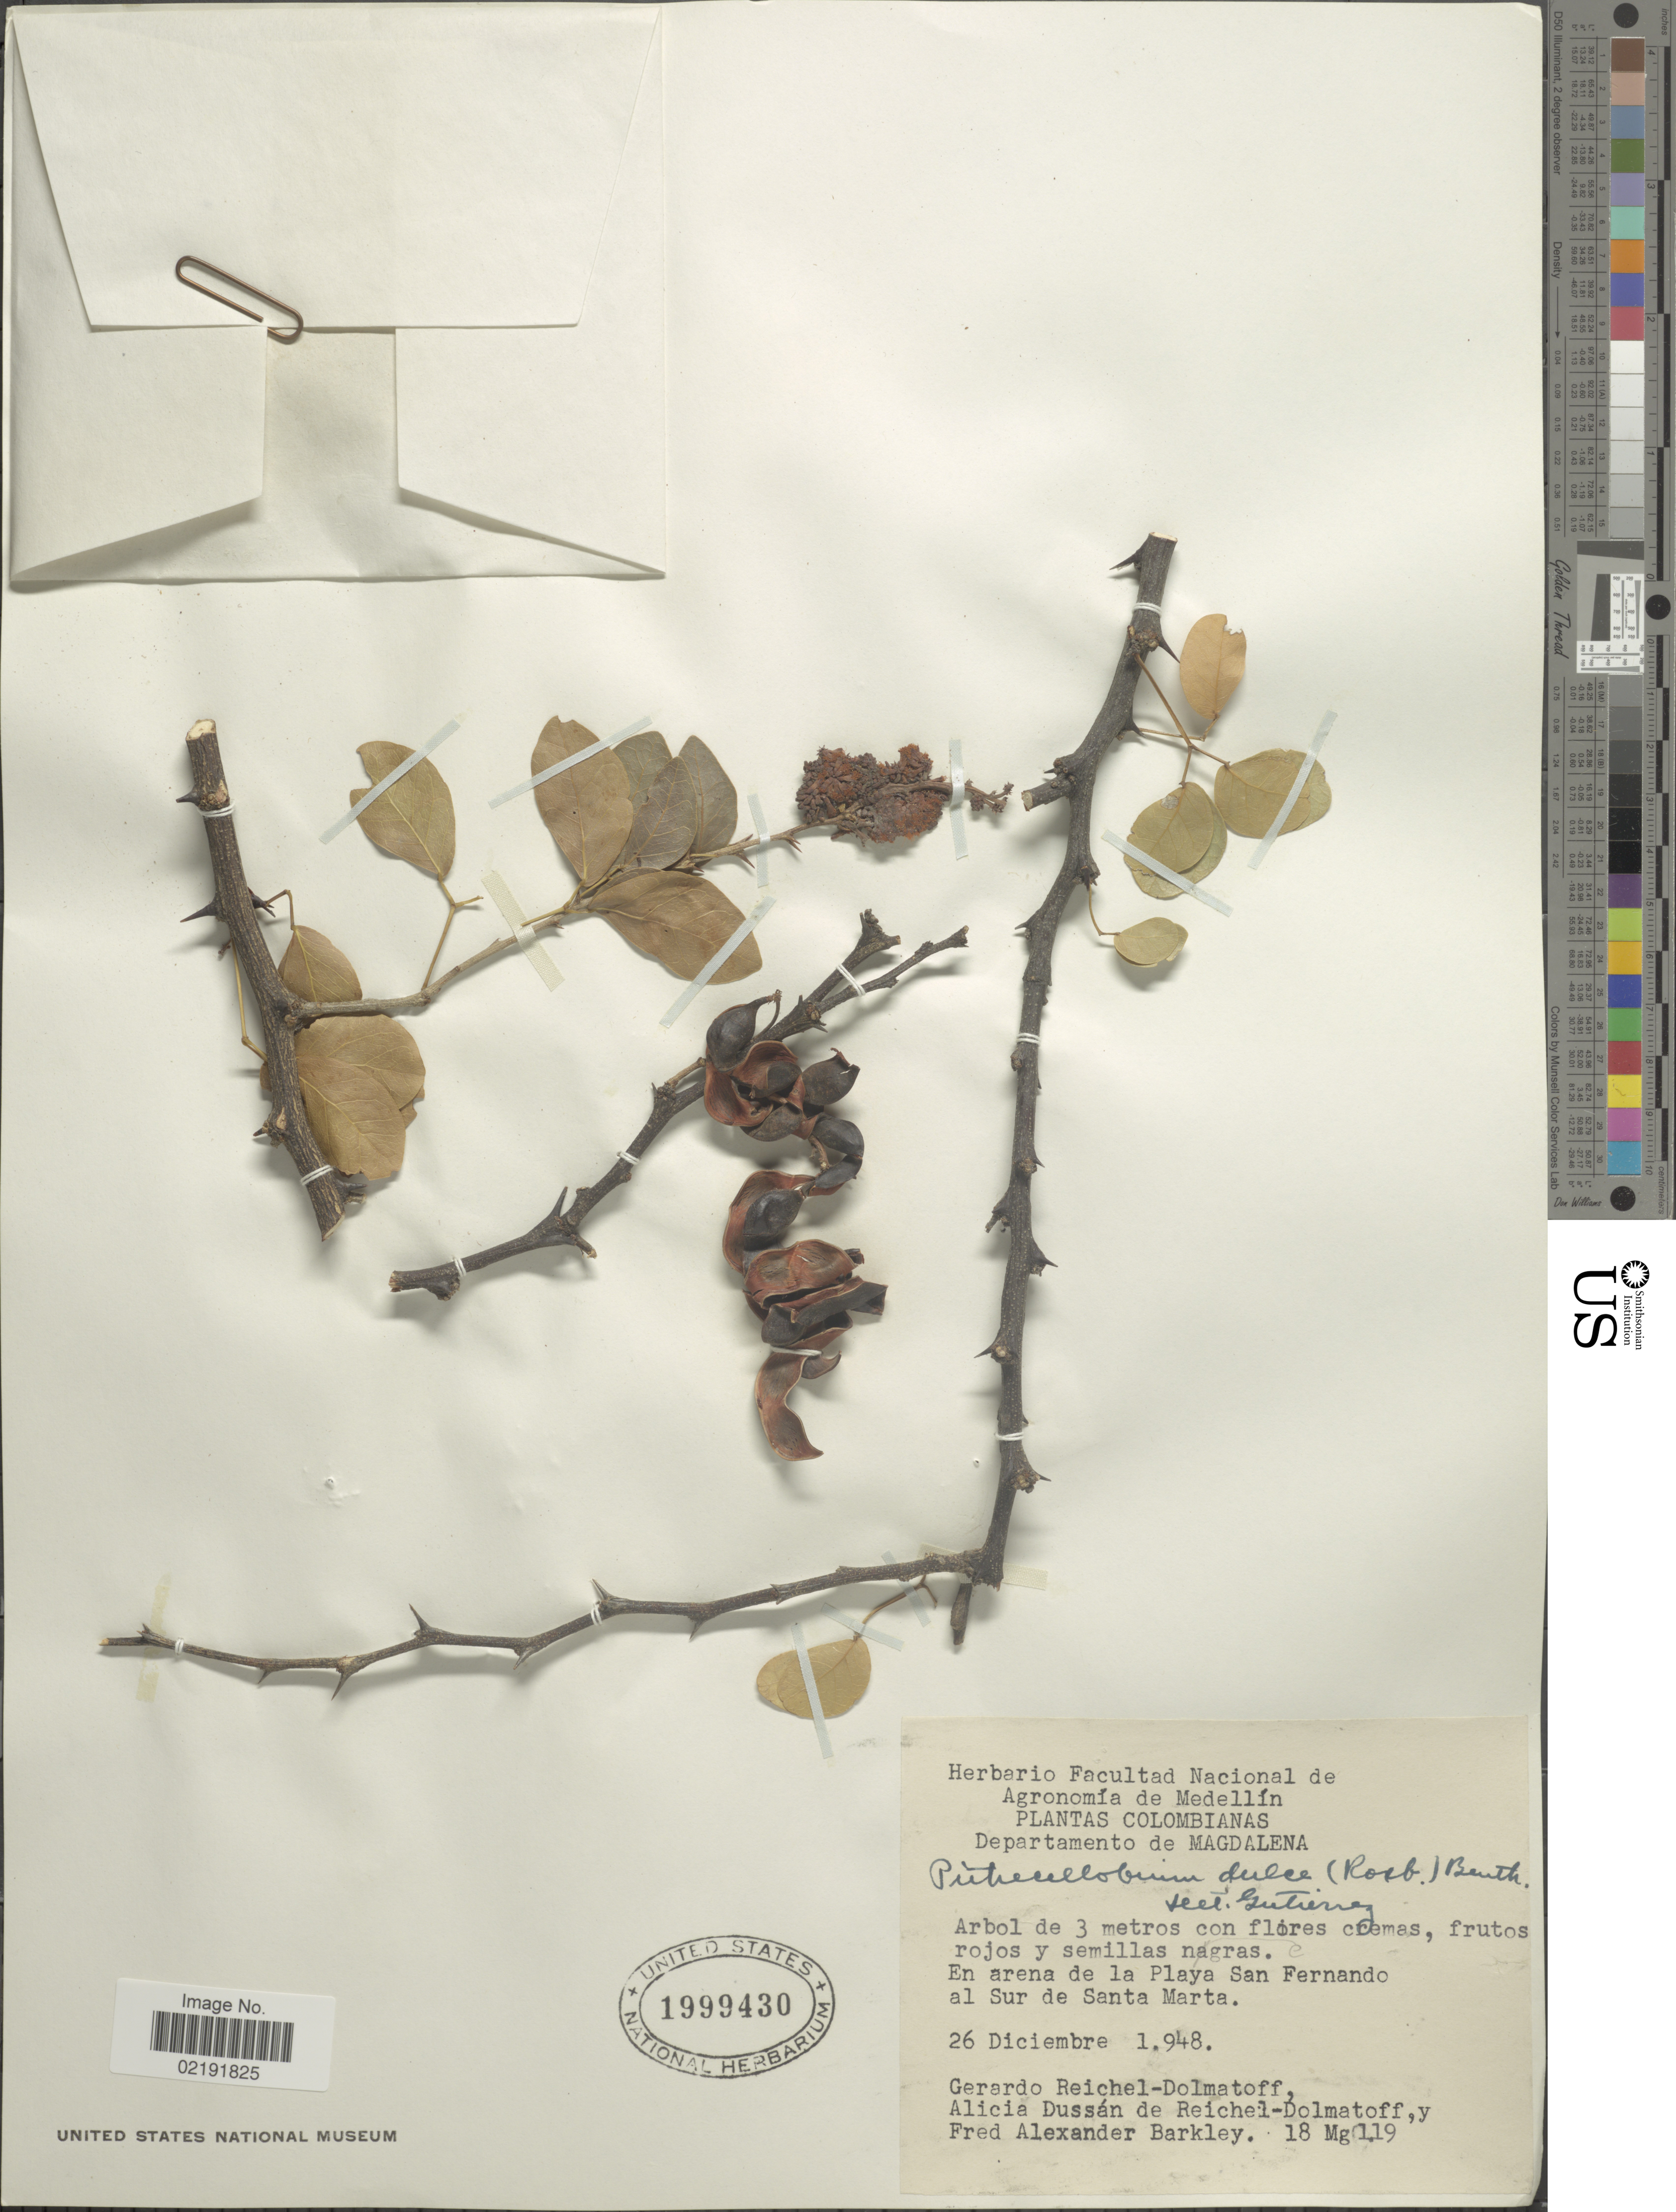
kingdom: Plantae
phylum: Tracheophyta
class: Magnoliopsida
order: Fabales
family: Fabaceae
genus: Pithecellobium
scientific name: Pithecellobium dulce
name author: (Roxb.) Benth.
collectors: G. Reichel-Dolmatoff, A. D. de Reichel-Dolmatoff & F. A. Barkley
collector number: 18Mg119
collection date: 1948-12-26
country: Colombia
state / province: Magdalena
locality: Departamento de Magdalena. En arena de la Playa San Fernando al Sur de Santa Marta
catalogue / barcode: US 1999430